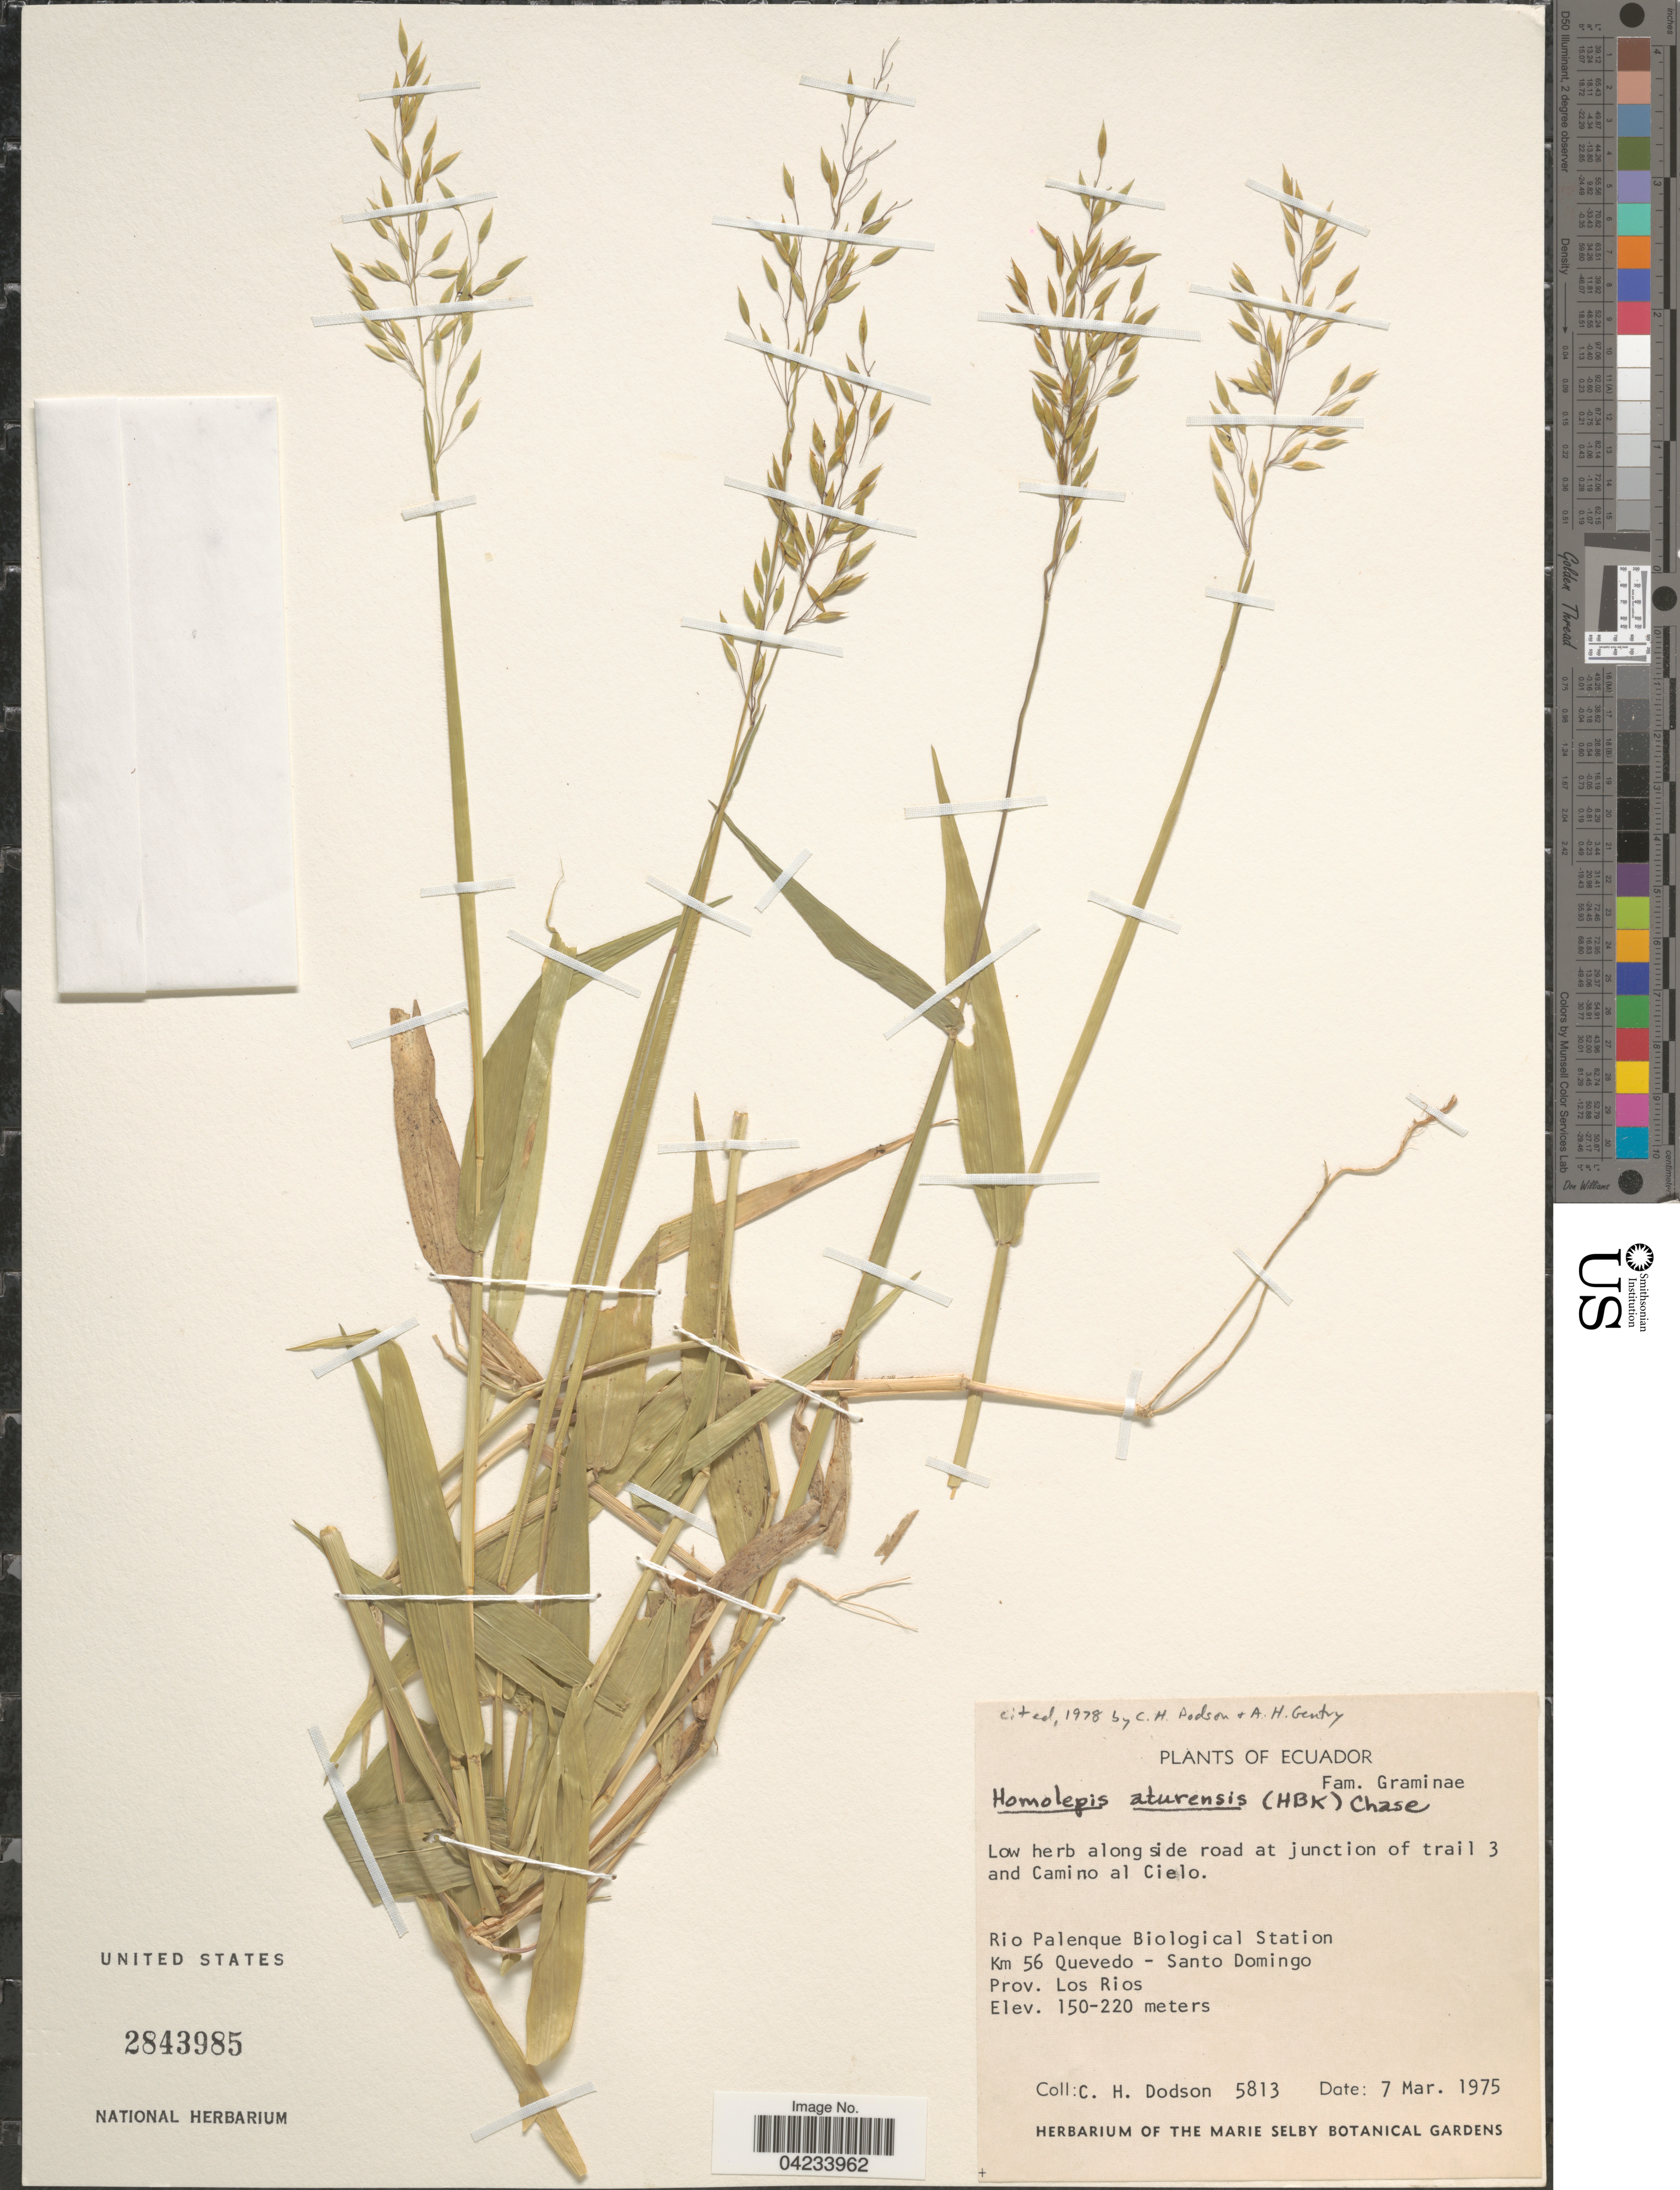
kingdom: Plantae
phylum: Tracheophyta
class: Liliopsida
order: Poales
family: Poaceae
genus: Homolepis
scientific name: Homolepis aturensis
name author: (Kunth) Chase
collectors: C. H. Dodson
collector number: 5813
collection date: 1975-03-07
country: Ecuador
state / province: Los Ríos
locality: Along side road at junction of trail 3 and Camino al Cielo. Rio Palenque Biological Station. Km 56 Quevedo - Santo Domingo.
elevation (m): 150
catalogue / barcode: US 2843985